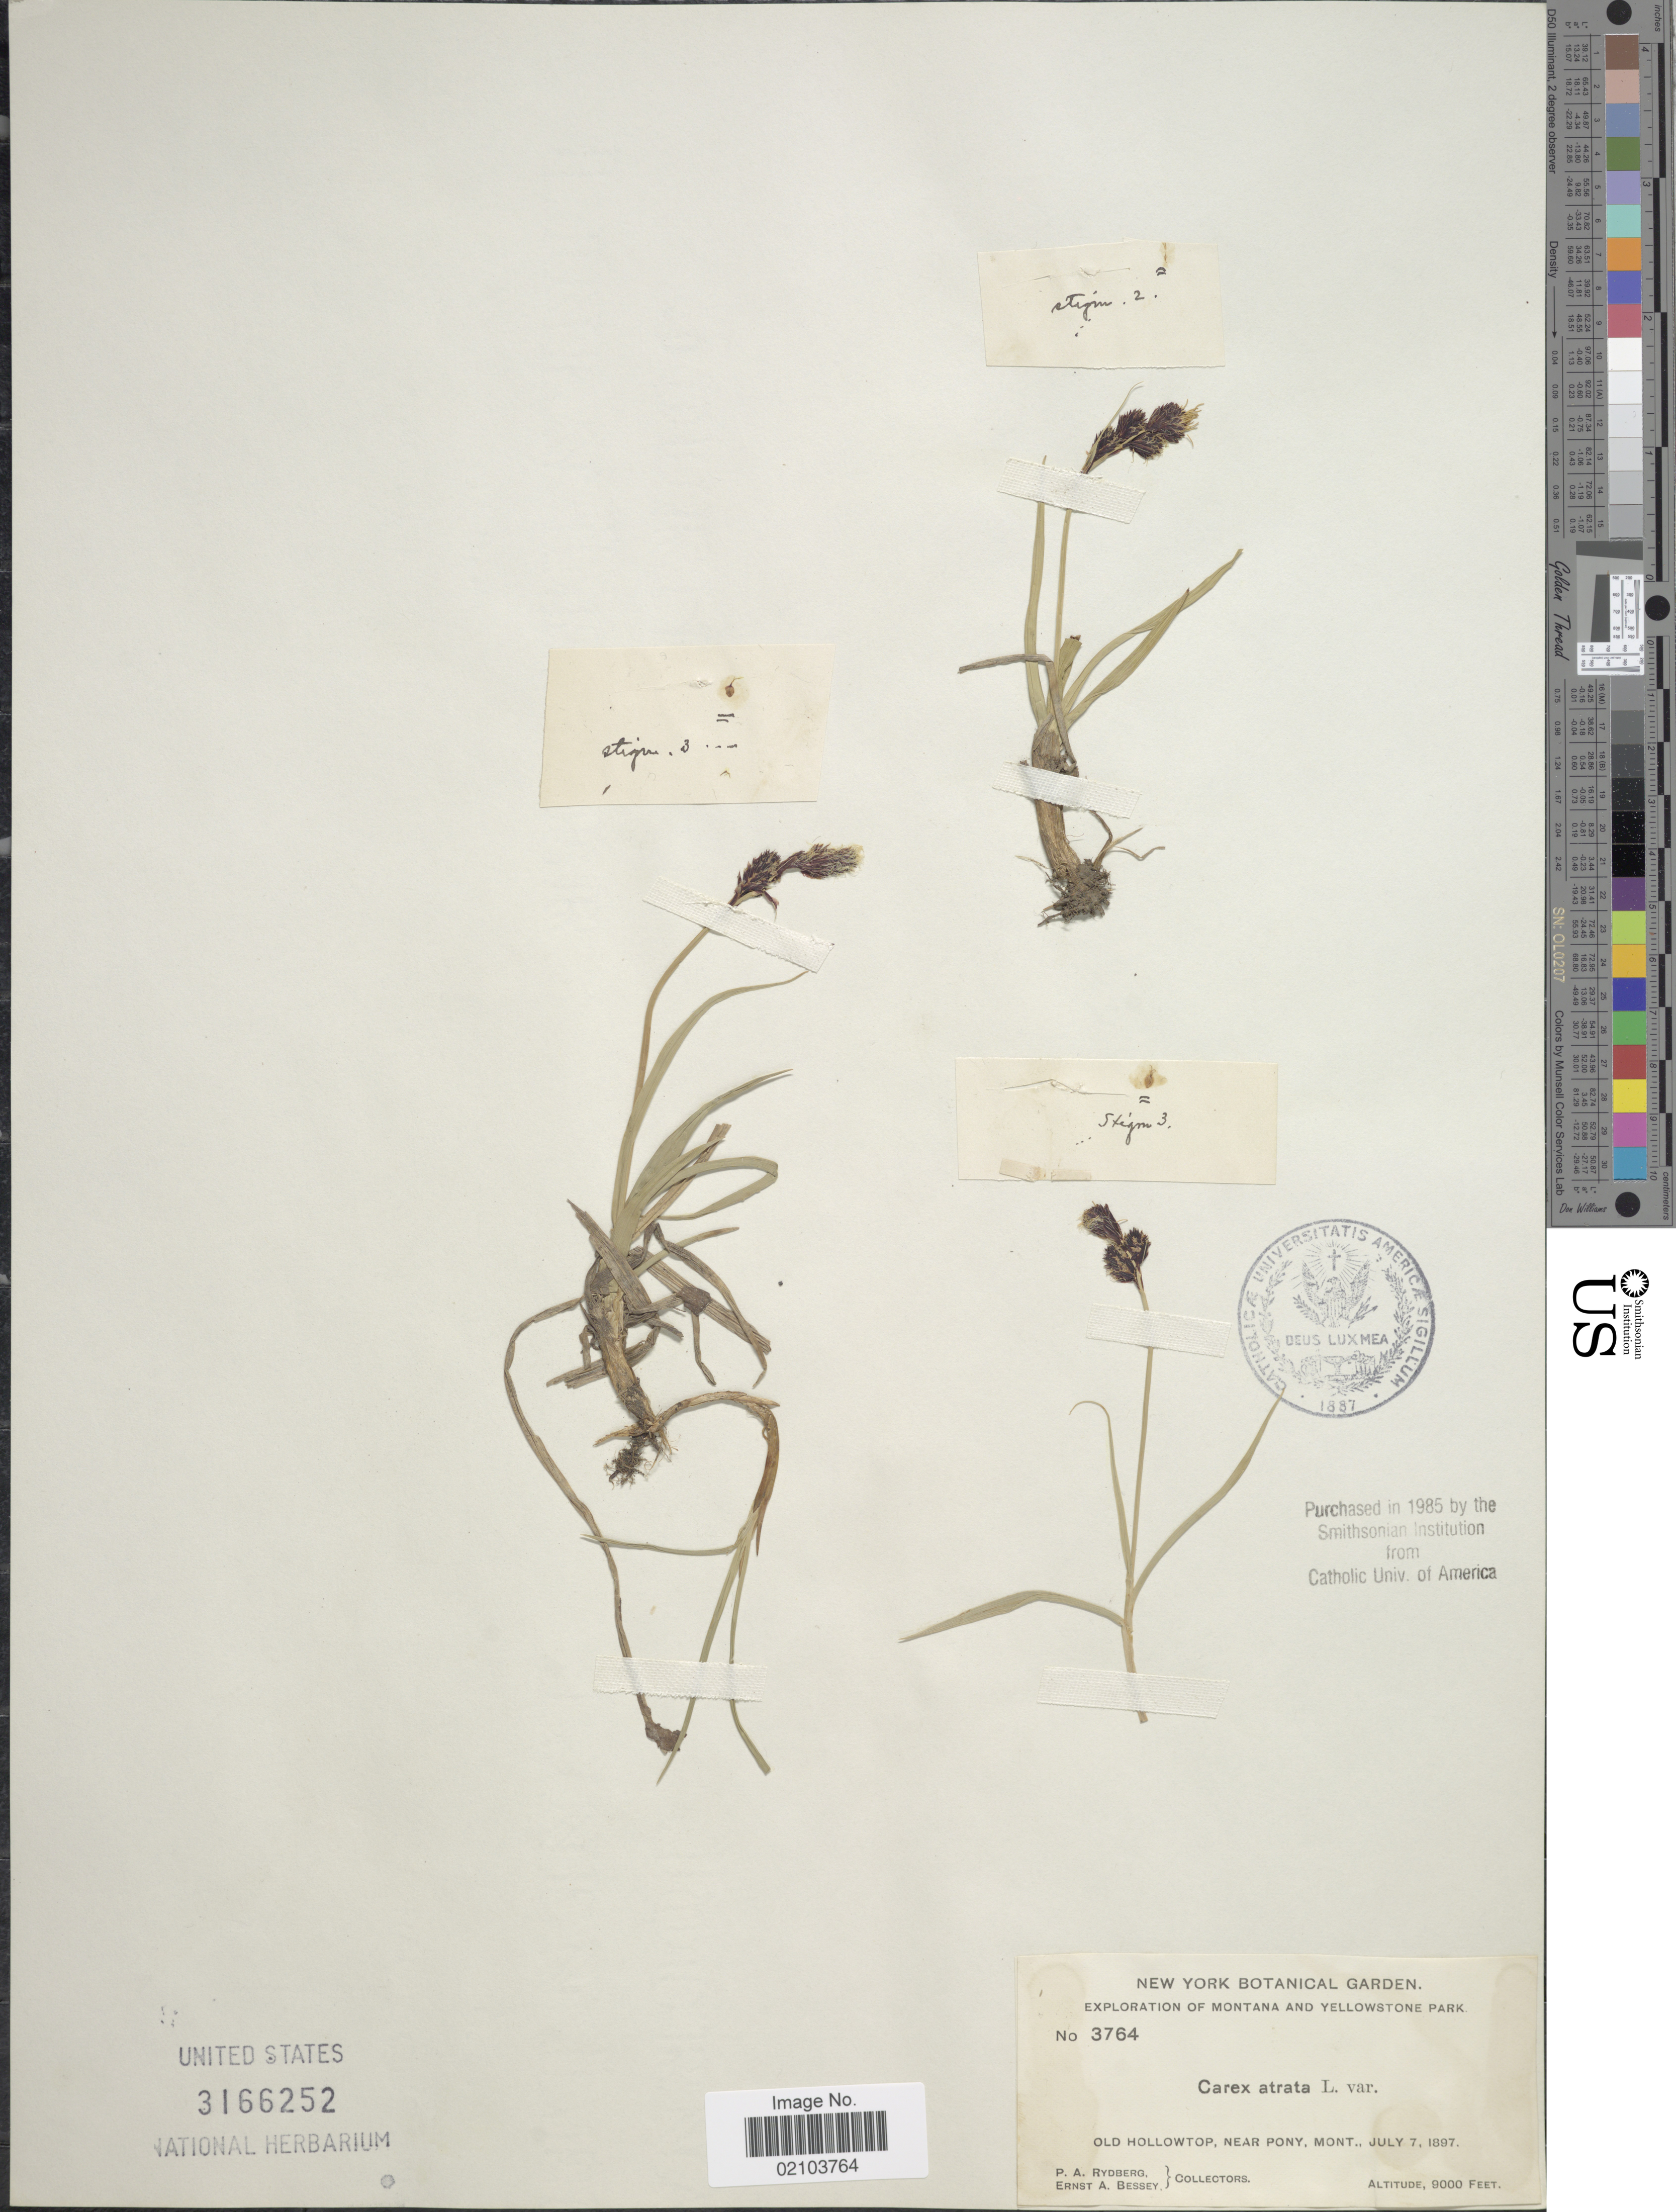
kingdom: Plantae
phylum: Tracheophyta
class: Liliopsida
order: Poales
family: Cyperaceae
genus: Carex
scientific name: Carex atrata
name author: L.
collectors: P. A. Rydberg & E. A. Bessey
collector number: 3764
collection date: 1897-07-07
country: United States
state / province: Montana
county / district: Madison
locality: Yellowstone Park. Old Hollowtop, Near Pony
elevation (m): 2743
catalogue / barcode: US 3166252